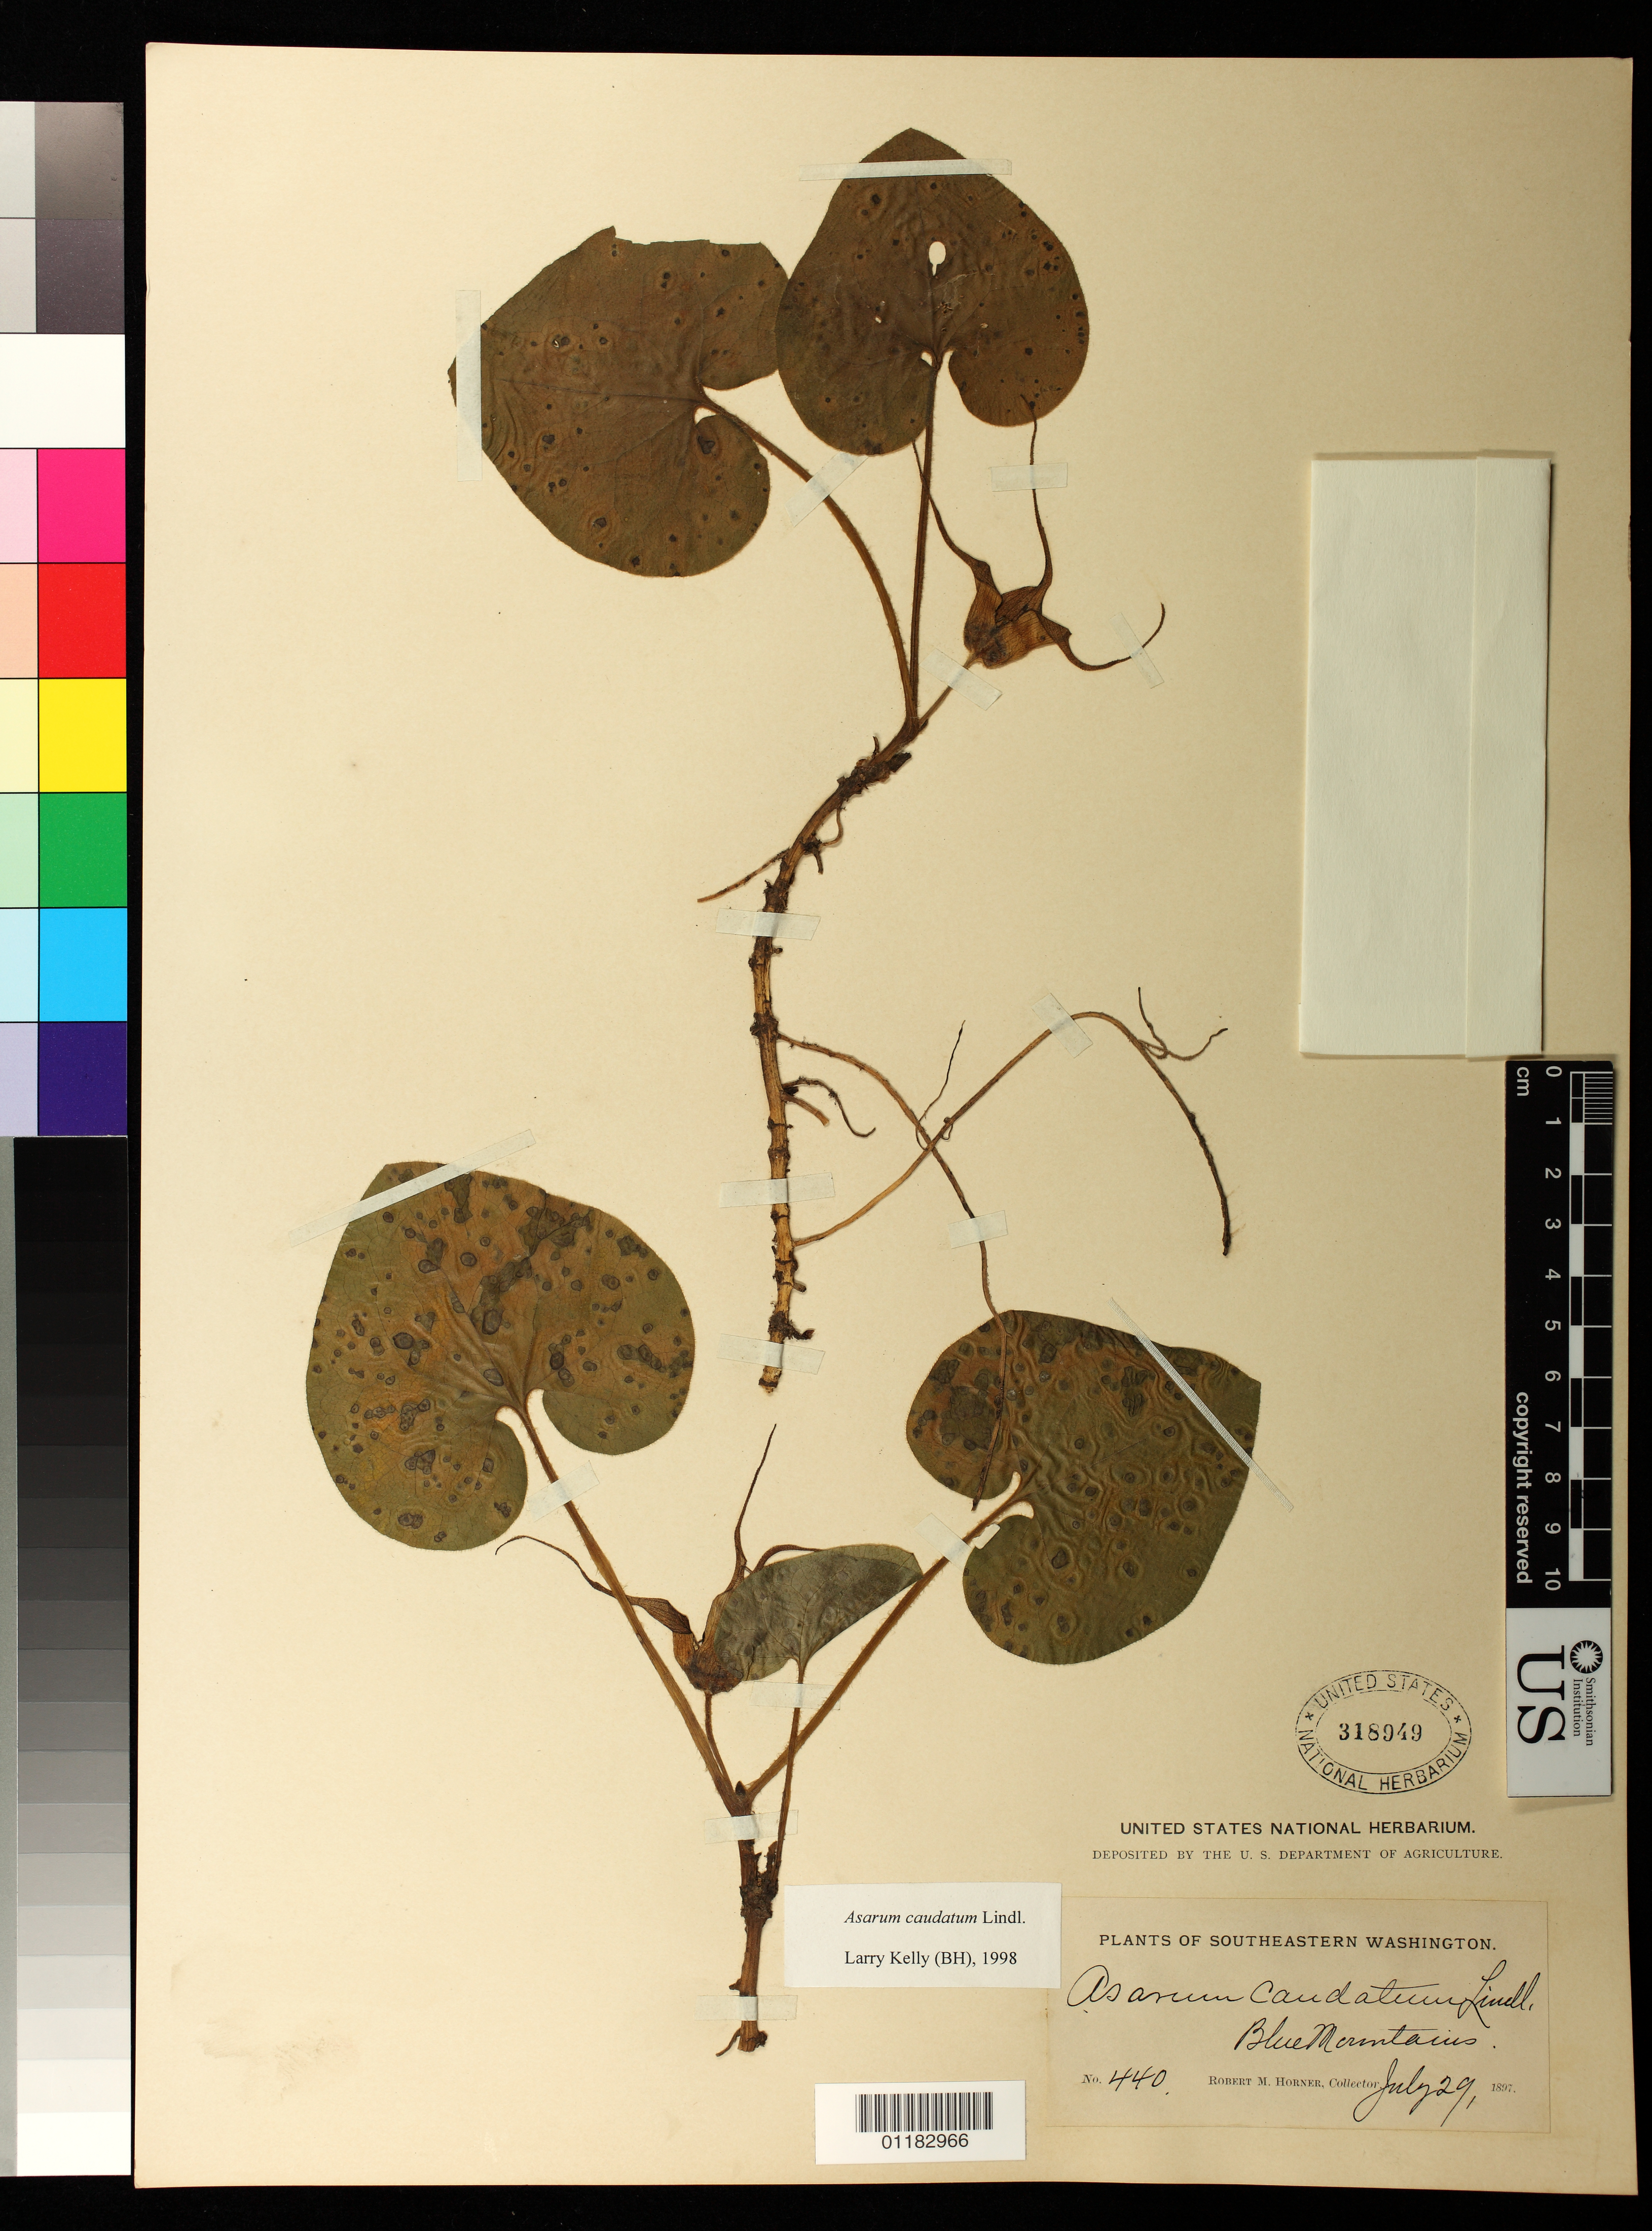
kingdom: Plantae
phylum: Tracheophyta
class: Magnoliopsida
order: Piperales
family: Aristolochiaceae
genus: Asarum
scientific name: Asarum canadense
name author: L.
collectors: R. M. Hornke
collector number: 440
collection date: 1897-07-29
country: United States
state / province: Washington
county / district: Columbia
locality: Blue Mountains Columbia County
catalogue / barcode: US 318949